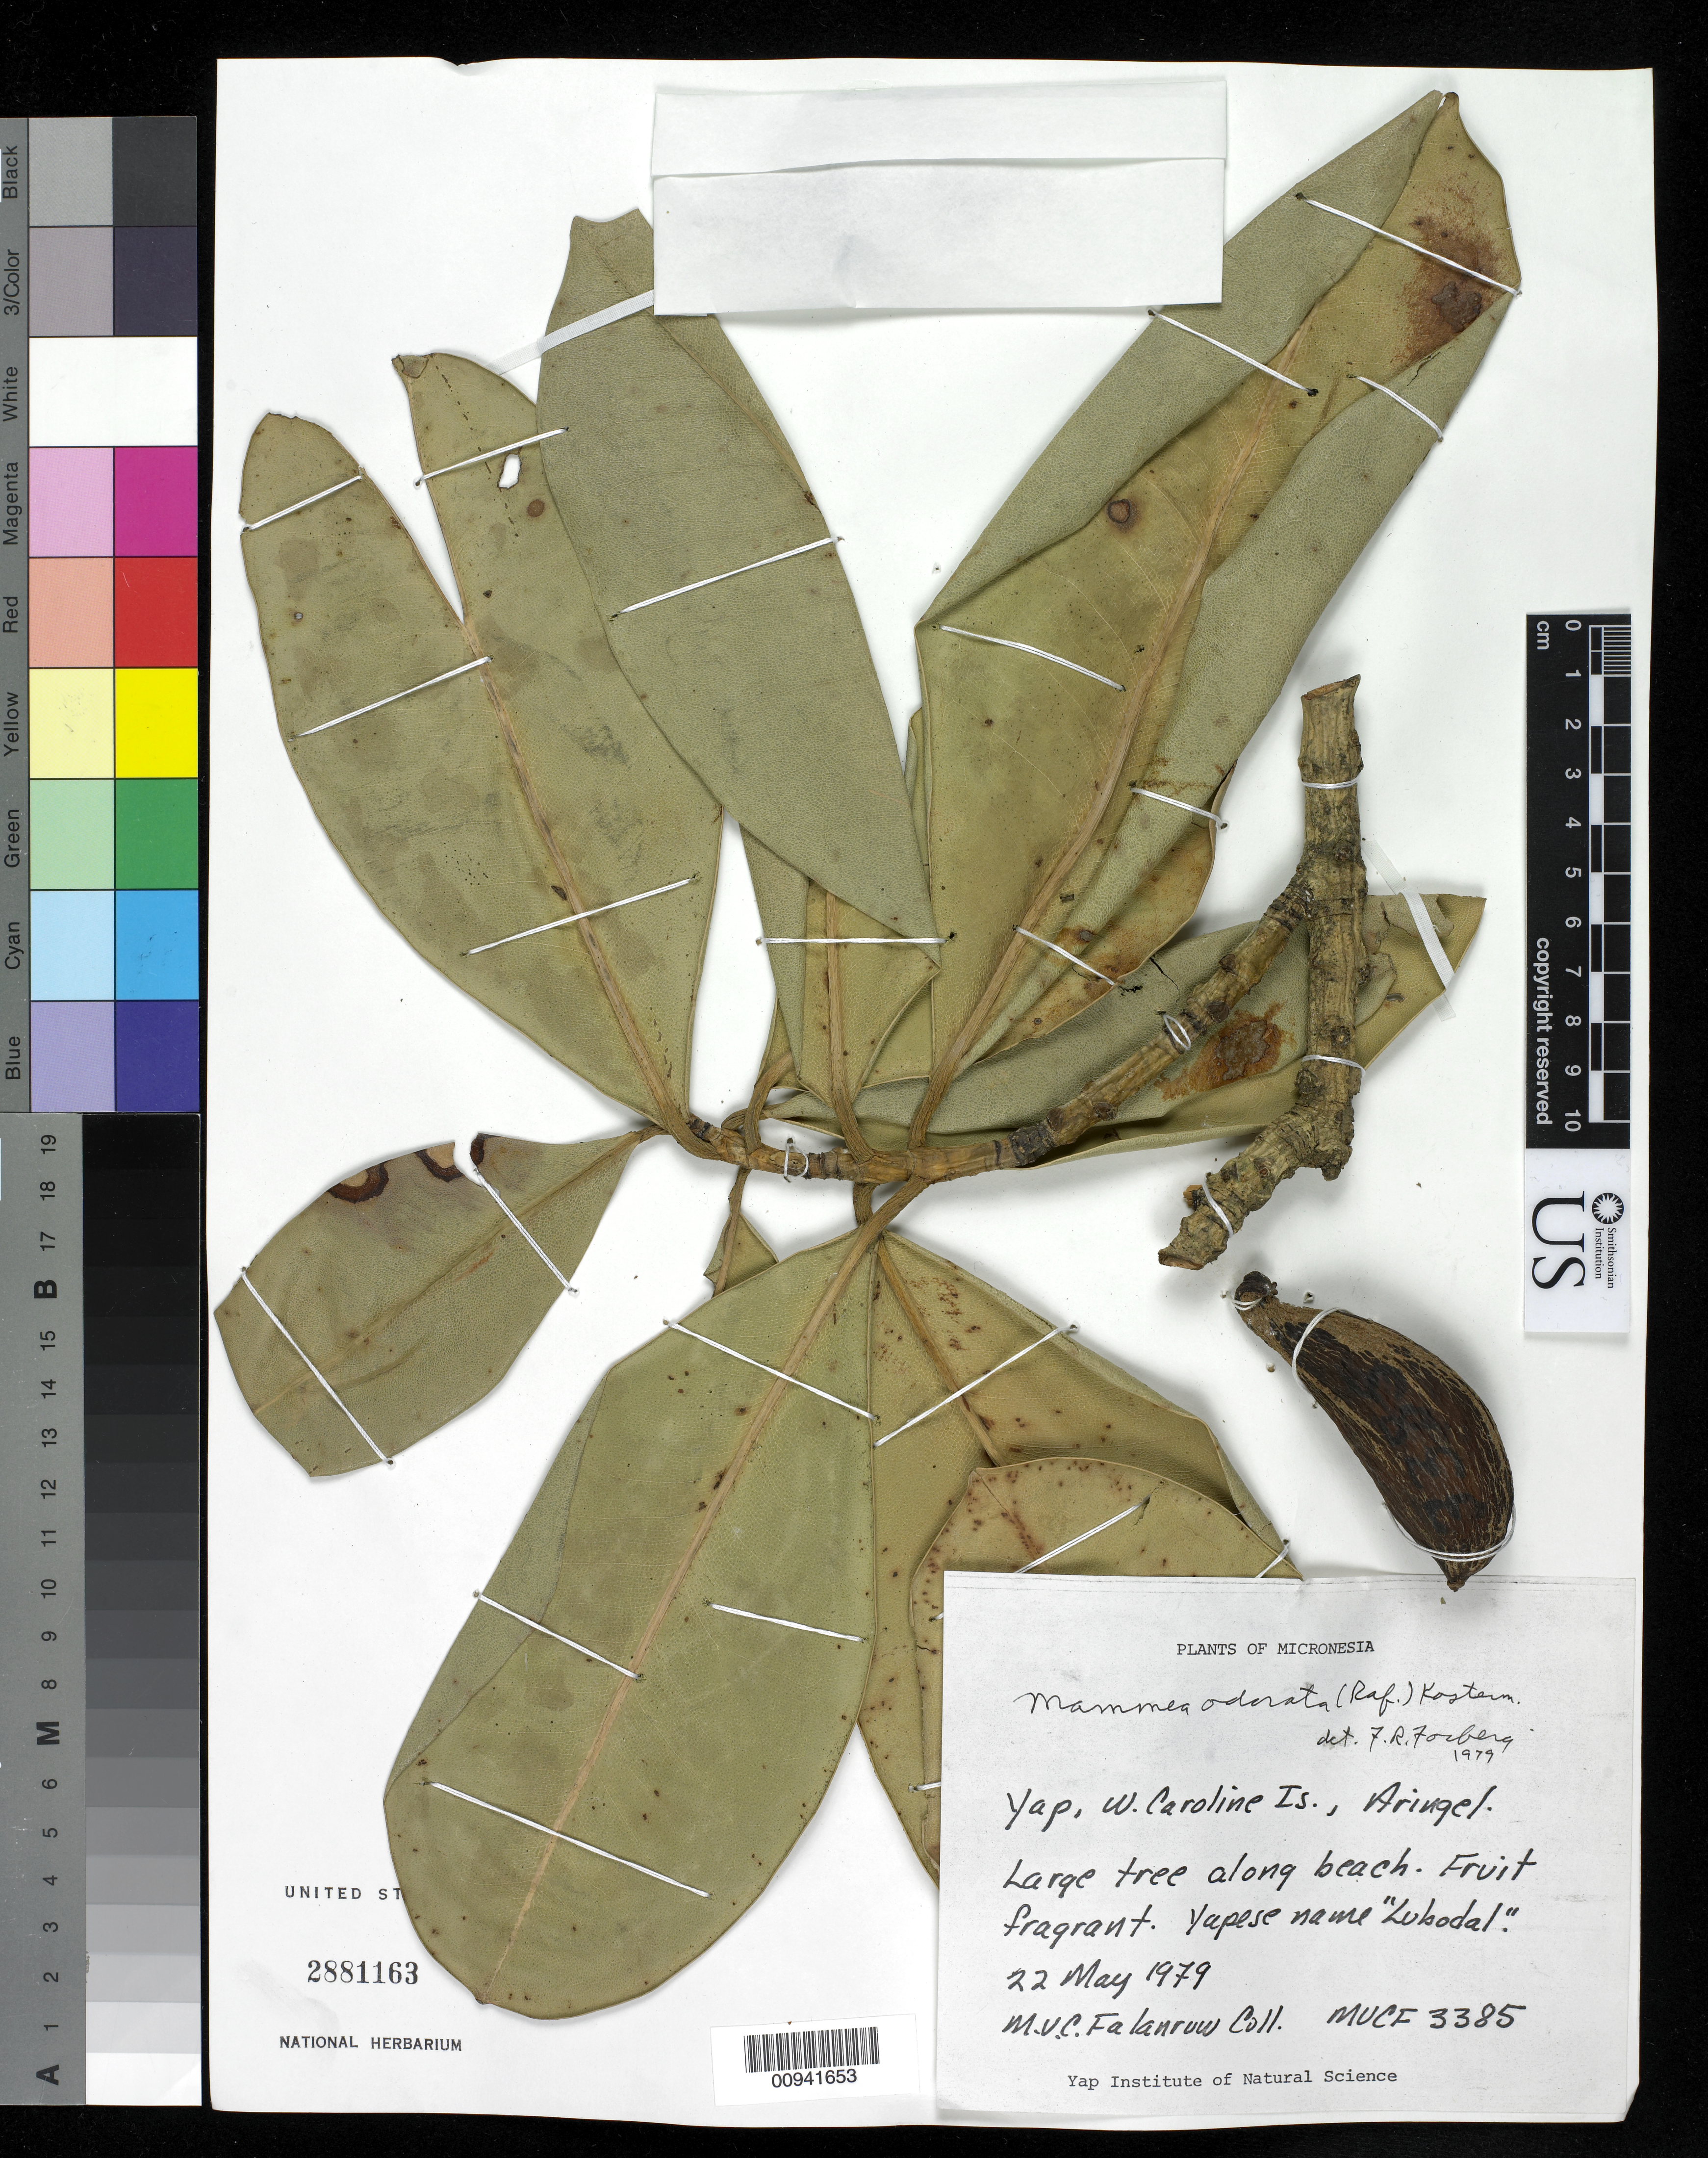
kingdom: Plantae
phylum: Tracheophyta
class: Magnoliopsida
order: Malpighiales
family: Calophyllaceae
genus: Mammea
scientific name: Mammea ochrocarpus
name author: (Raf.) Kosterm.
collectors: M. V. Falanruw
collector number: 3385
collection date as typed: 22 May 1979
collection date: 1979-05-22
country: Micronesia, Federated States of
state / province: Yap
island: Yap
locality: Aringel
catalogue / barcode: US 2881163